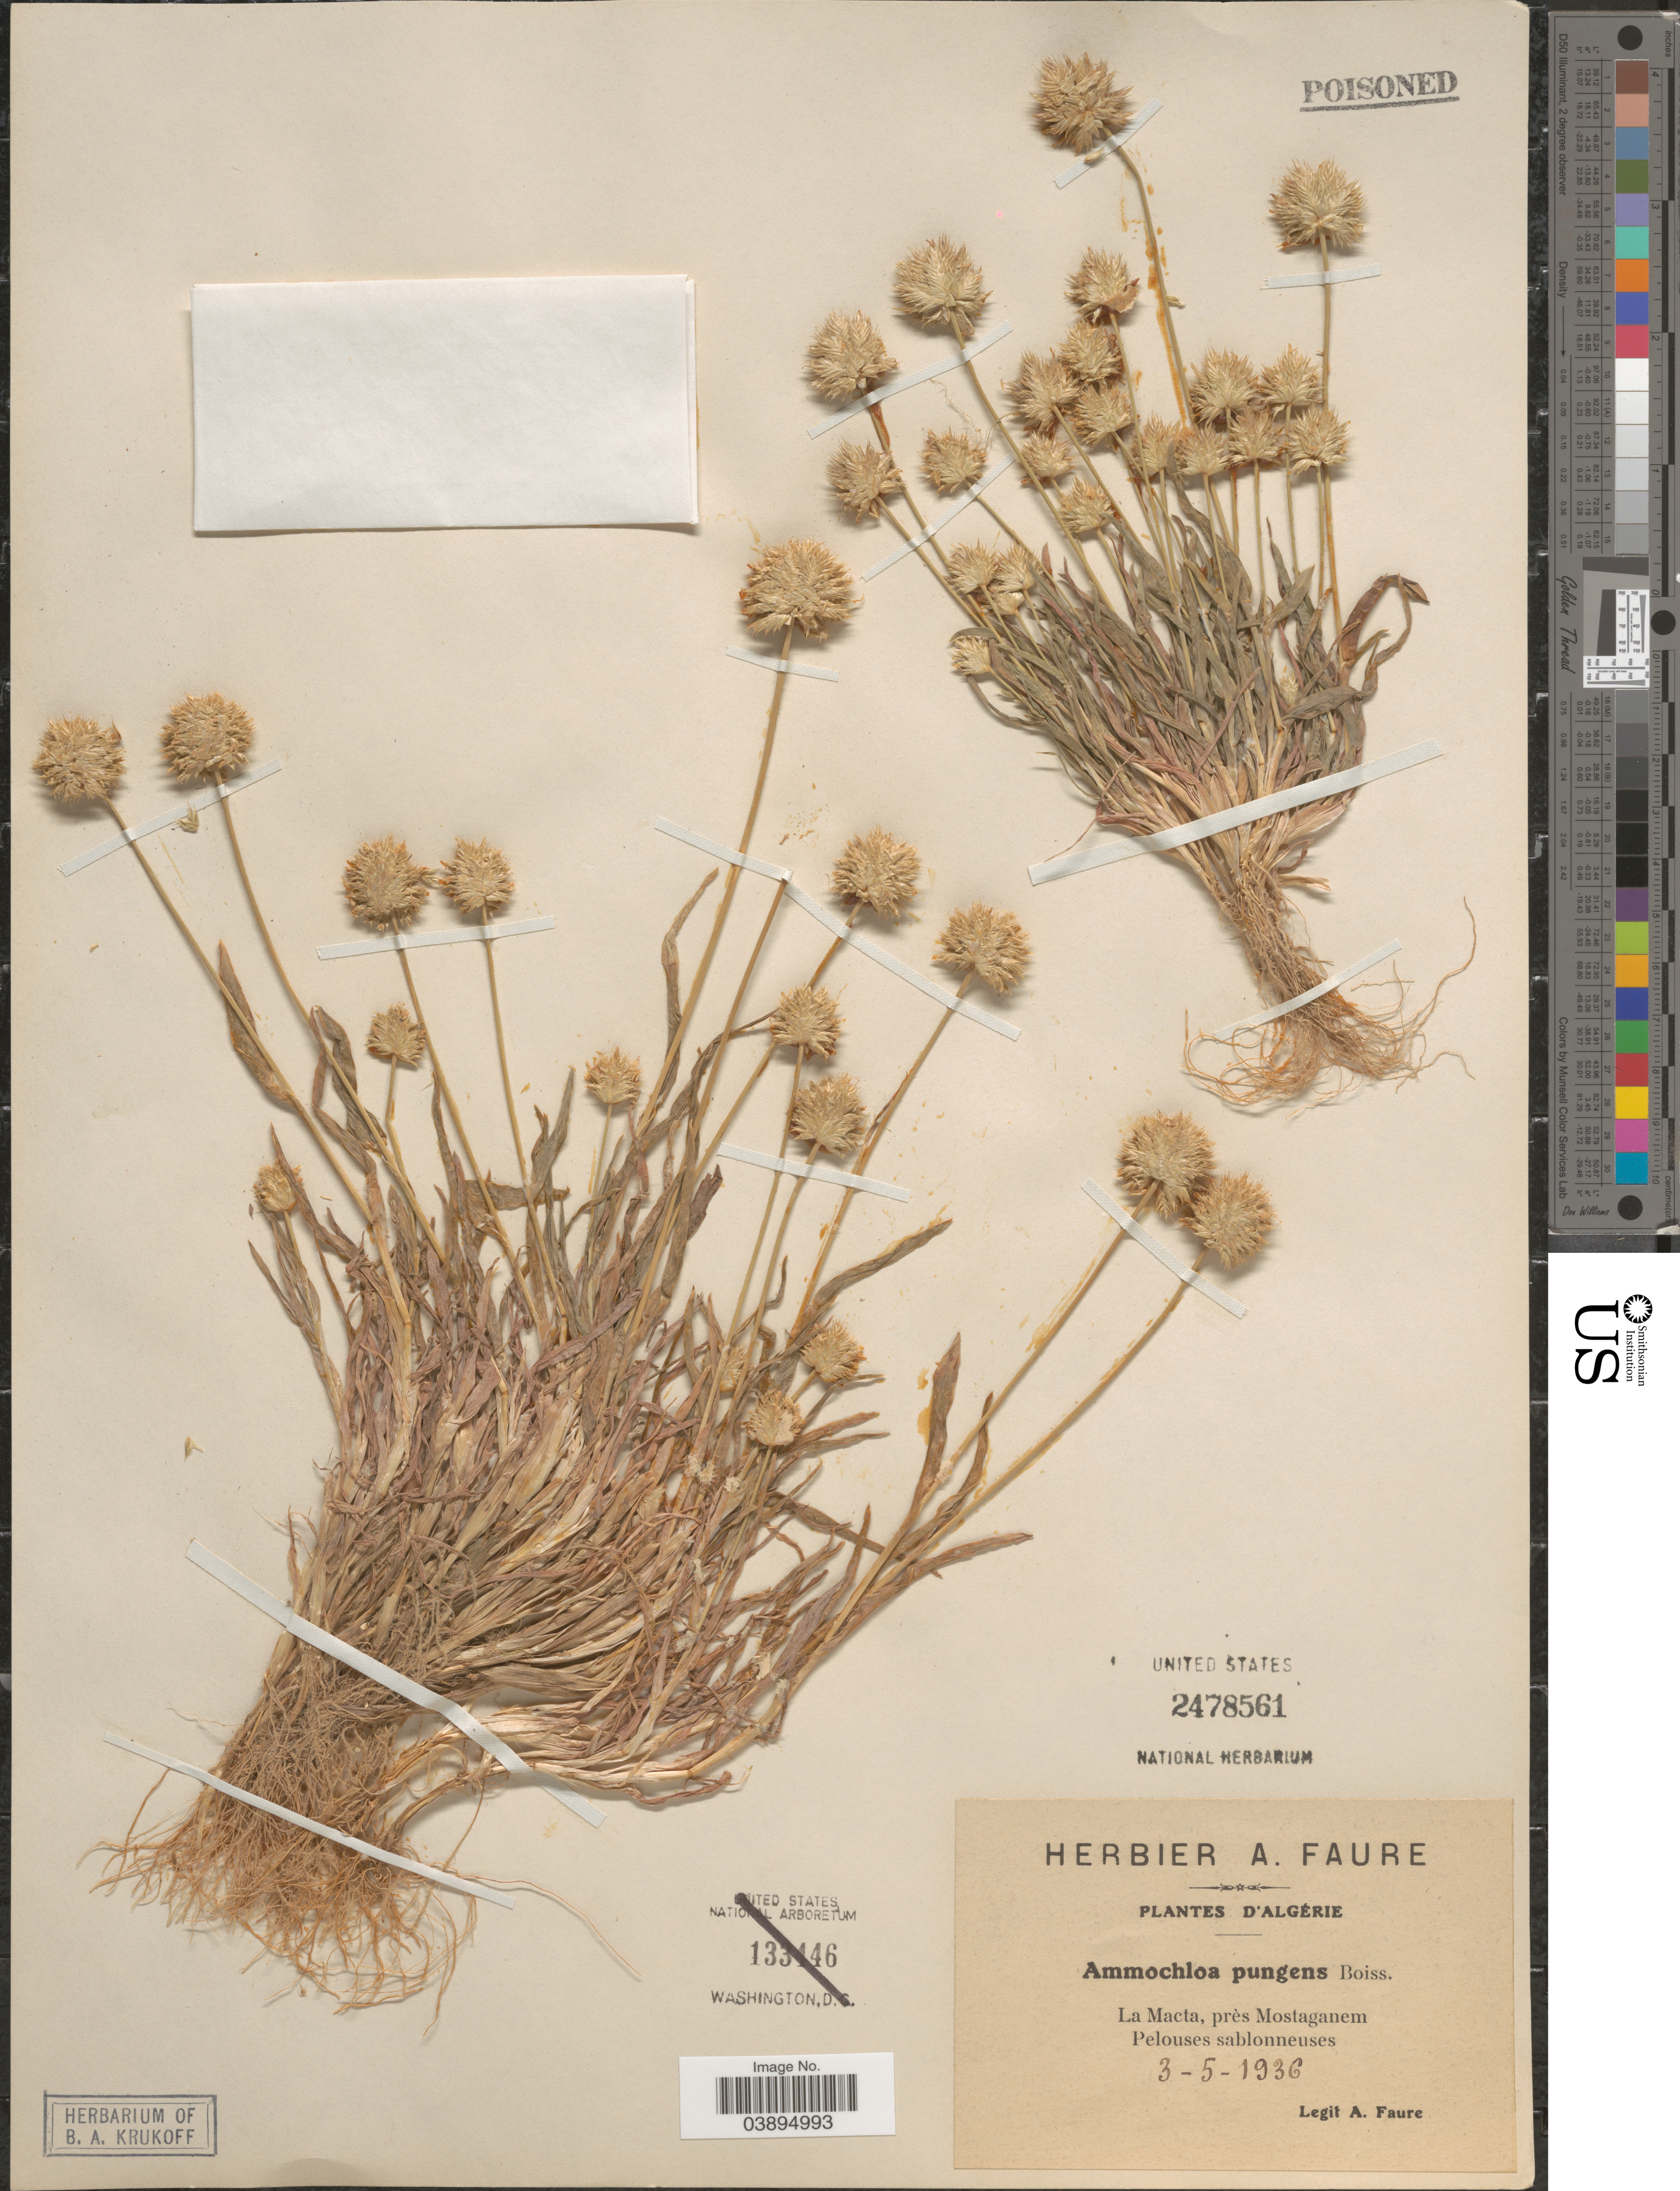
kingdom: Plantae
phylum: Tracheophyta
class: Liliopsida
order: Poales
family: Poaceae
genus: Ammochloa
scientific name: Ammochloa pungens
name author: (Schreb.) Boiss.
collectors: A. Faure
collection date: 1936-05-03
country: Algeria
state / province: Mostaganem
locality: D'Algérie. La Macta, près Mostaganem Pelouses sablonneuses.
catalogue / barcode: US 2478561